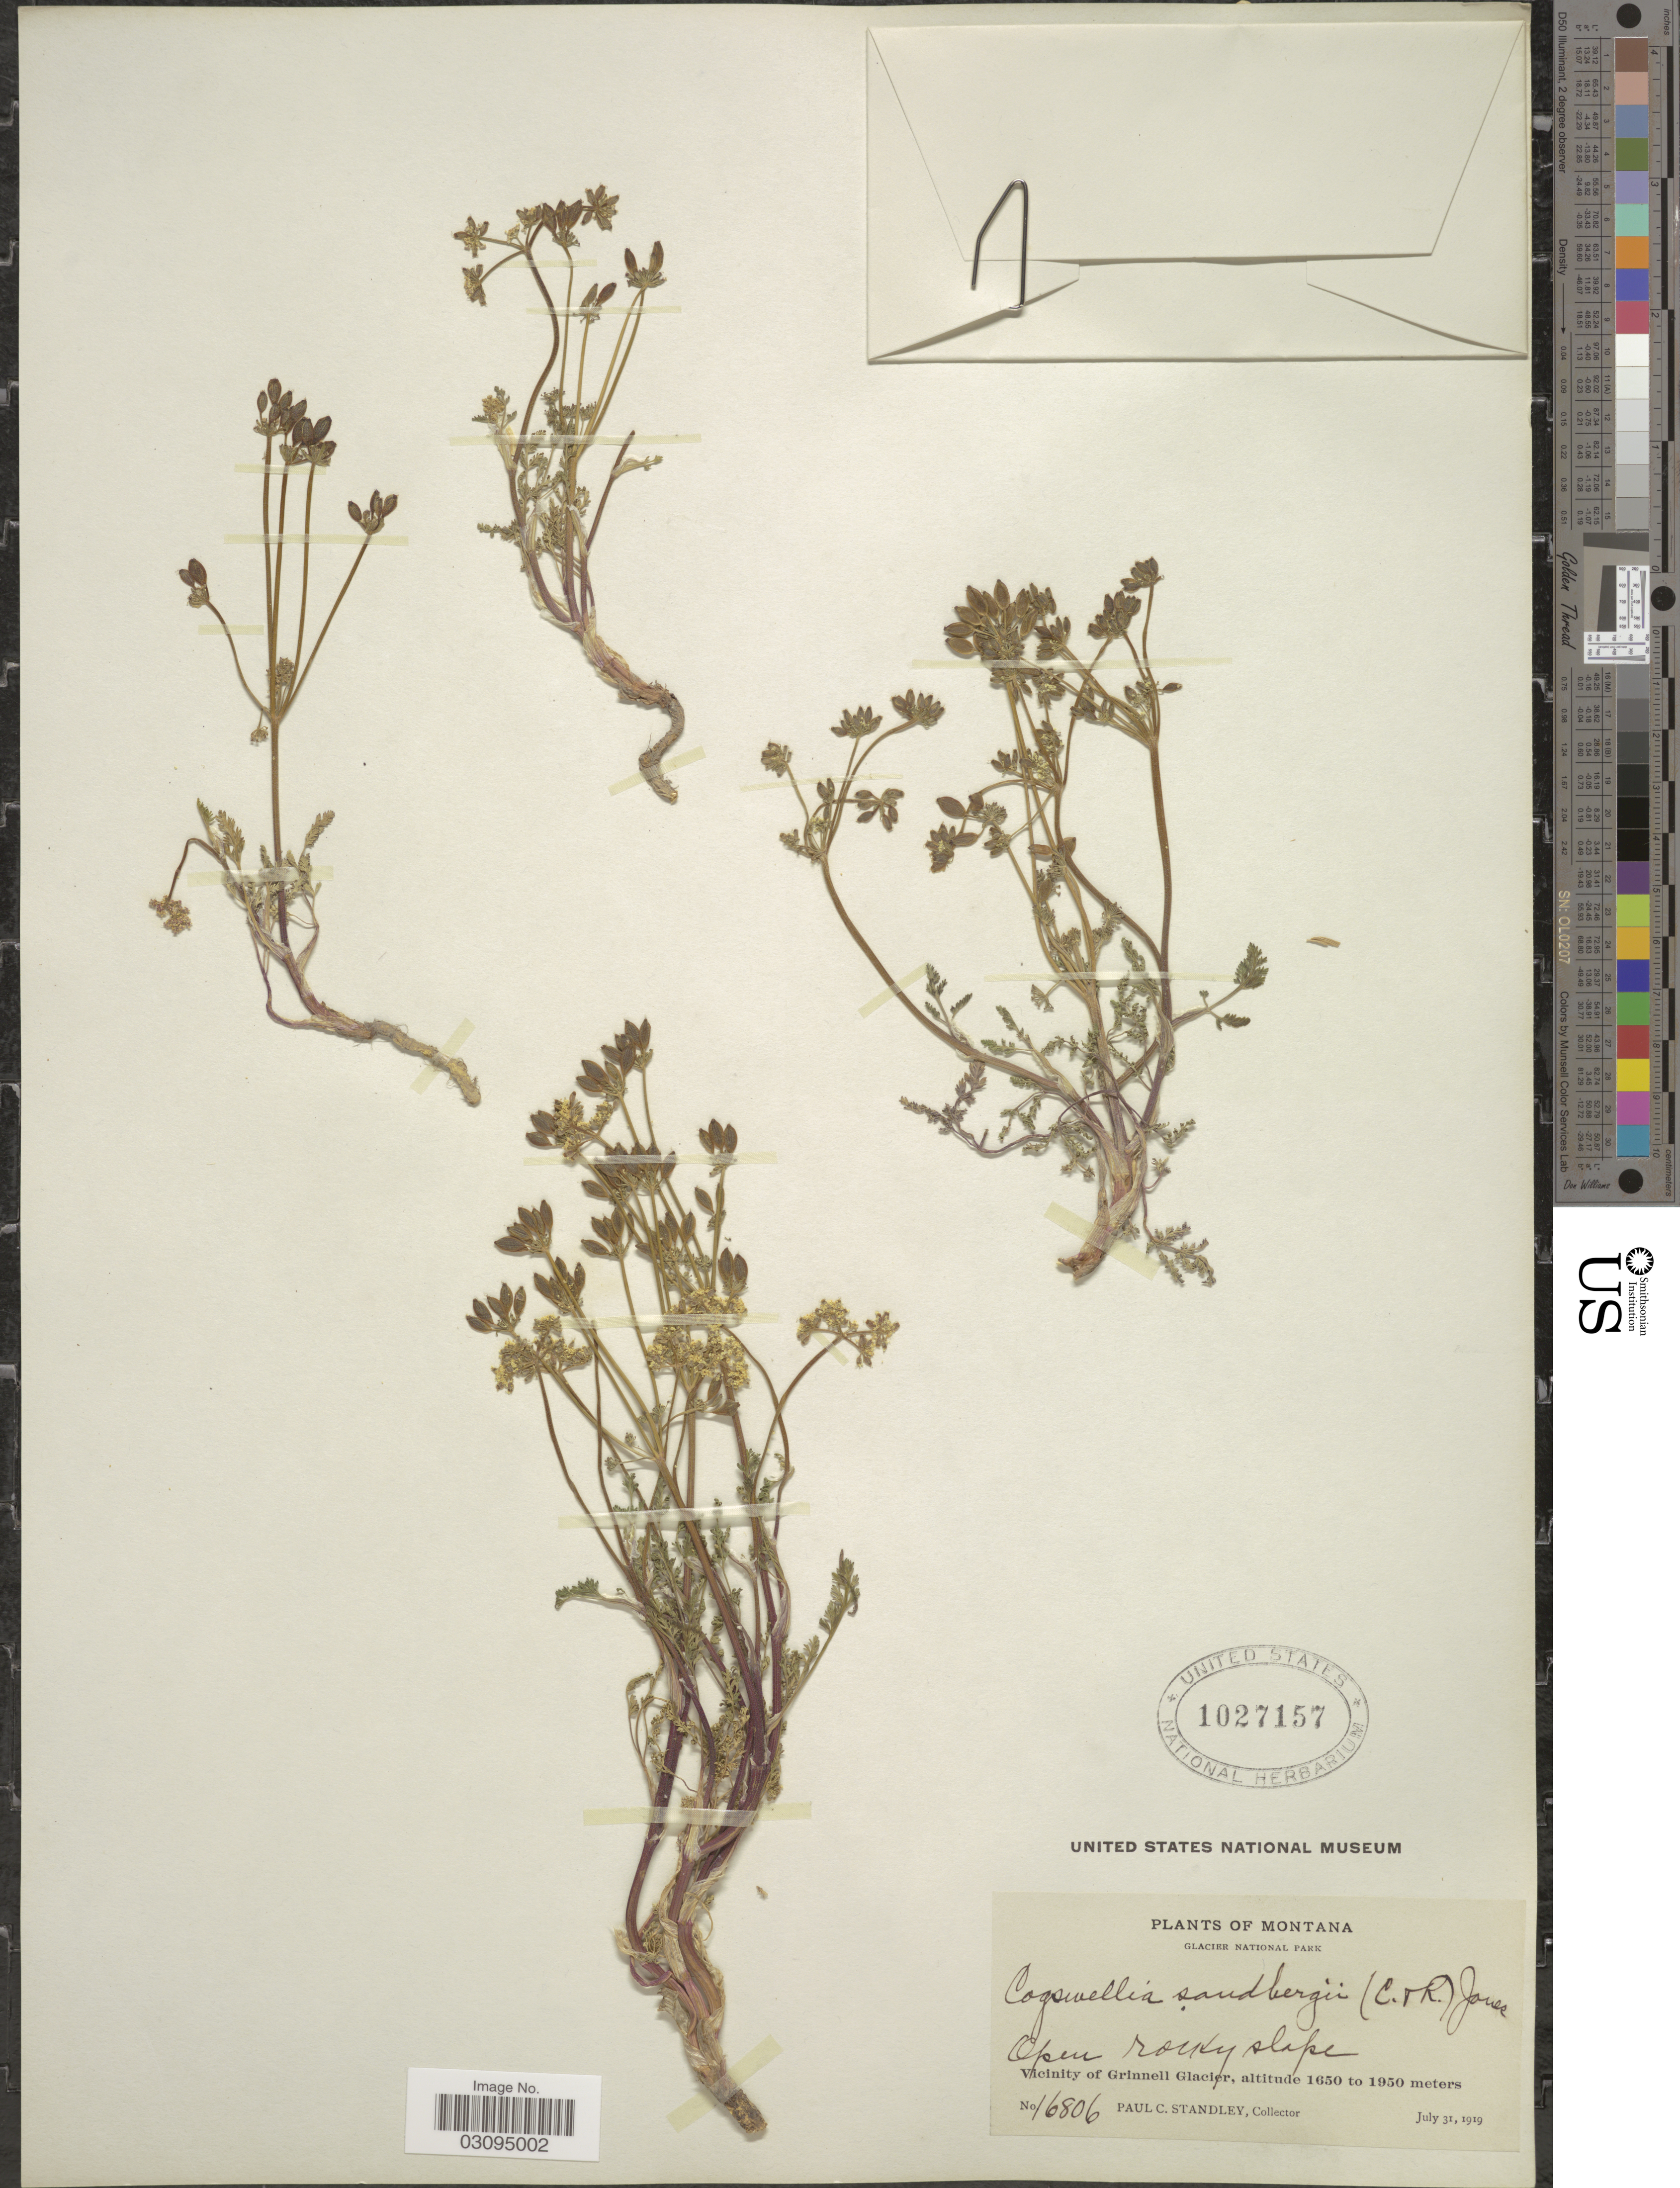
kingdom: Plantae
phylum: Tracheophyta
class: Magnoliopsida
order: Apiales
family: Apiaceae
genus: Lomatium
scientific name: Lomatium sandbergii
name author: (J.M. Coult. & Rose) J.M. Coult. & Rose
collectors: P. C. Standley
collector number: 16806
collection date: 1919-07-31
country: United States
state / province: Montana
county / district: Glacier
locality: Glacier National Park, Vicinity of Grinnell Glacier.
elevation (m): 1650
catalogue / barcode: US 1027157